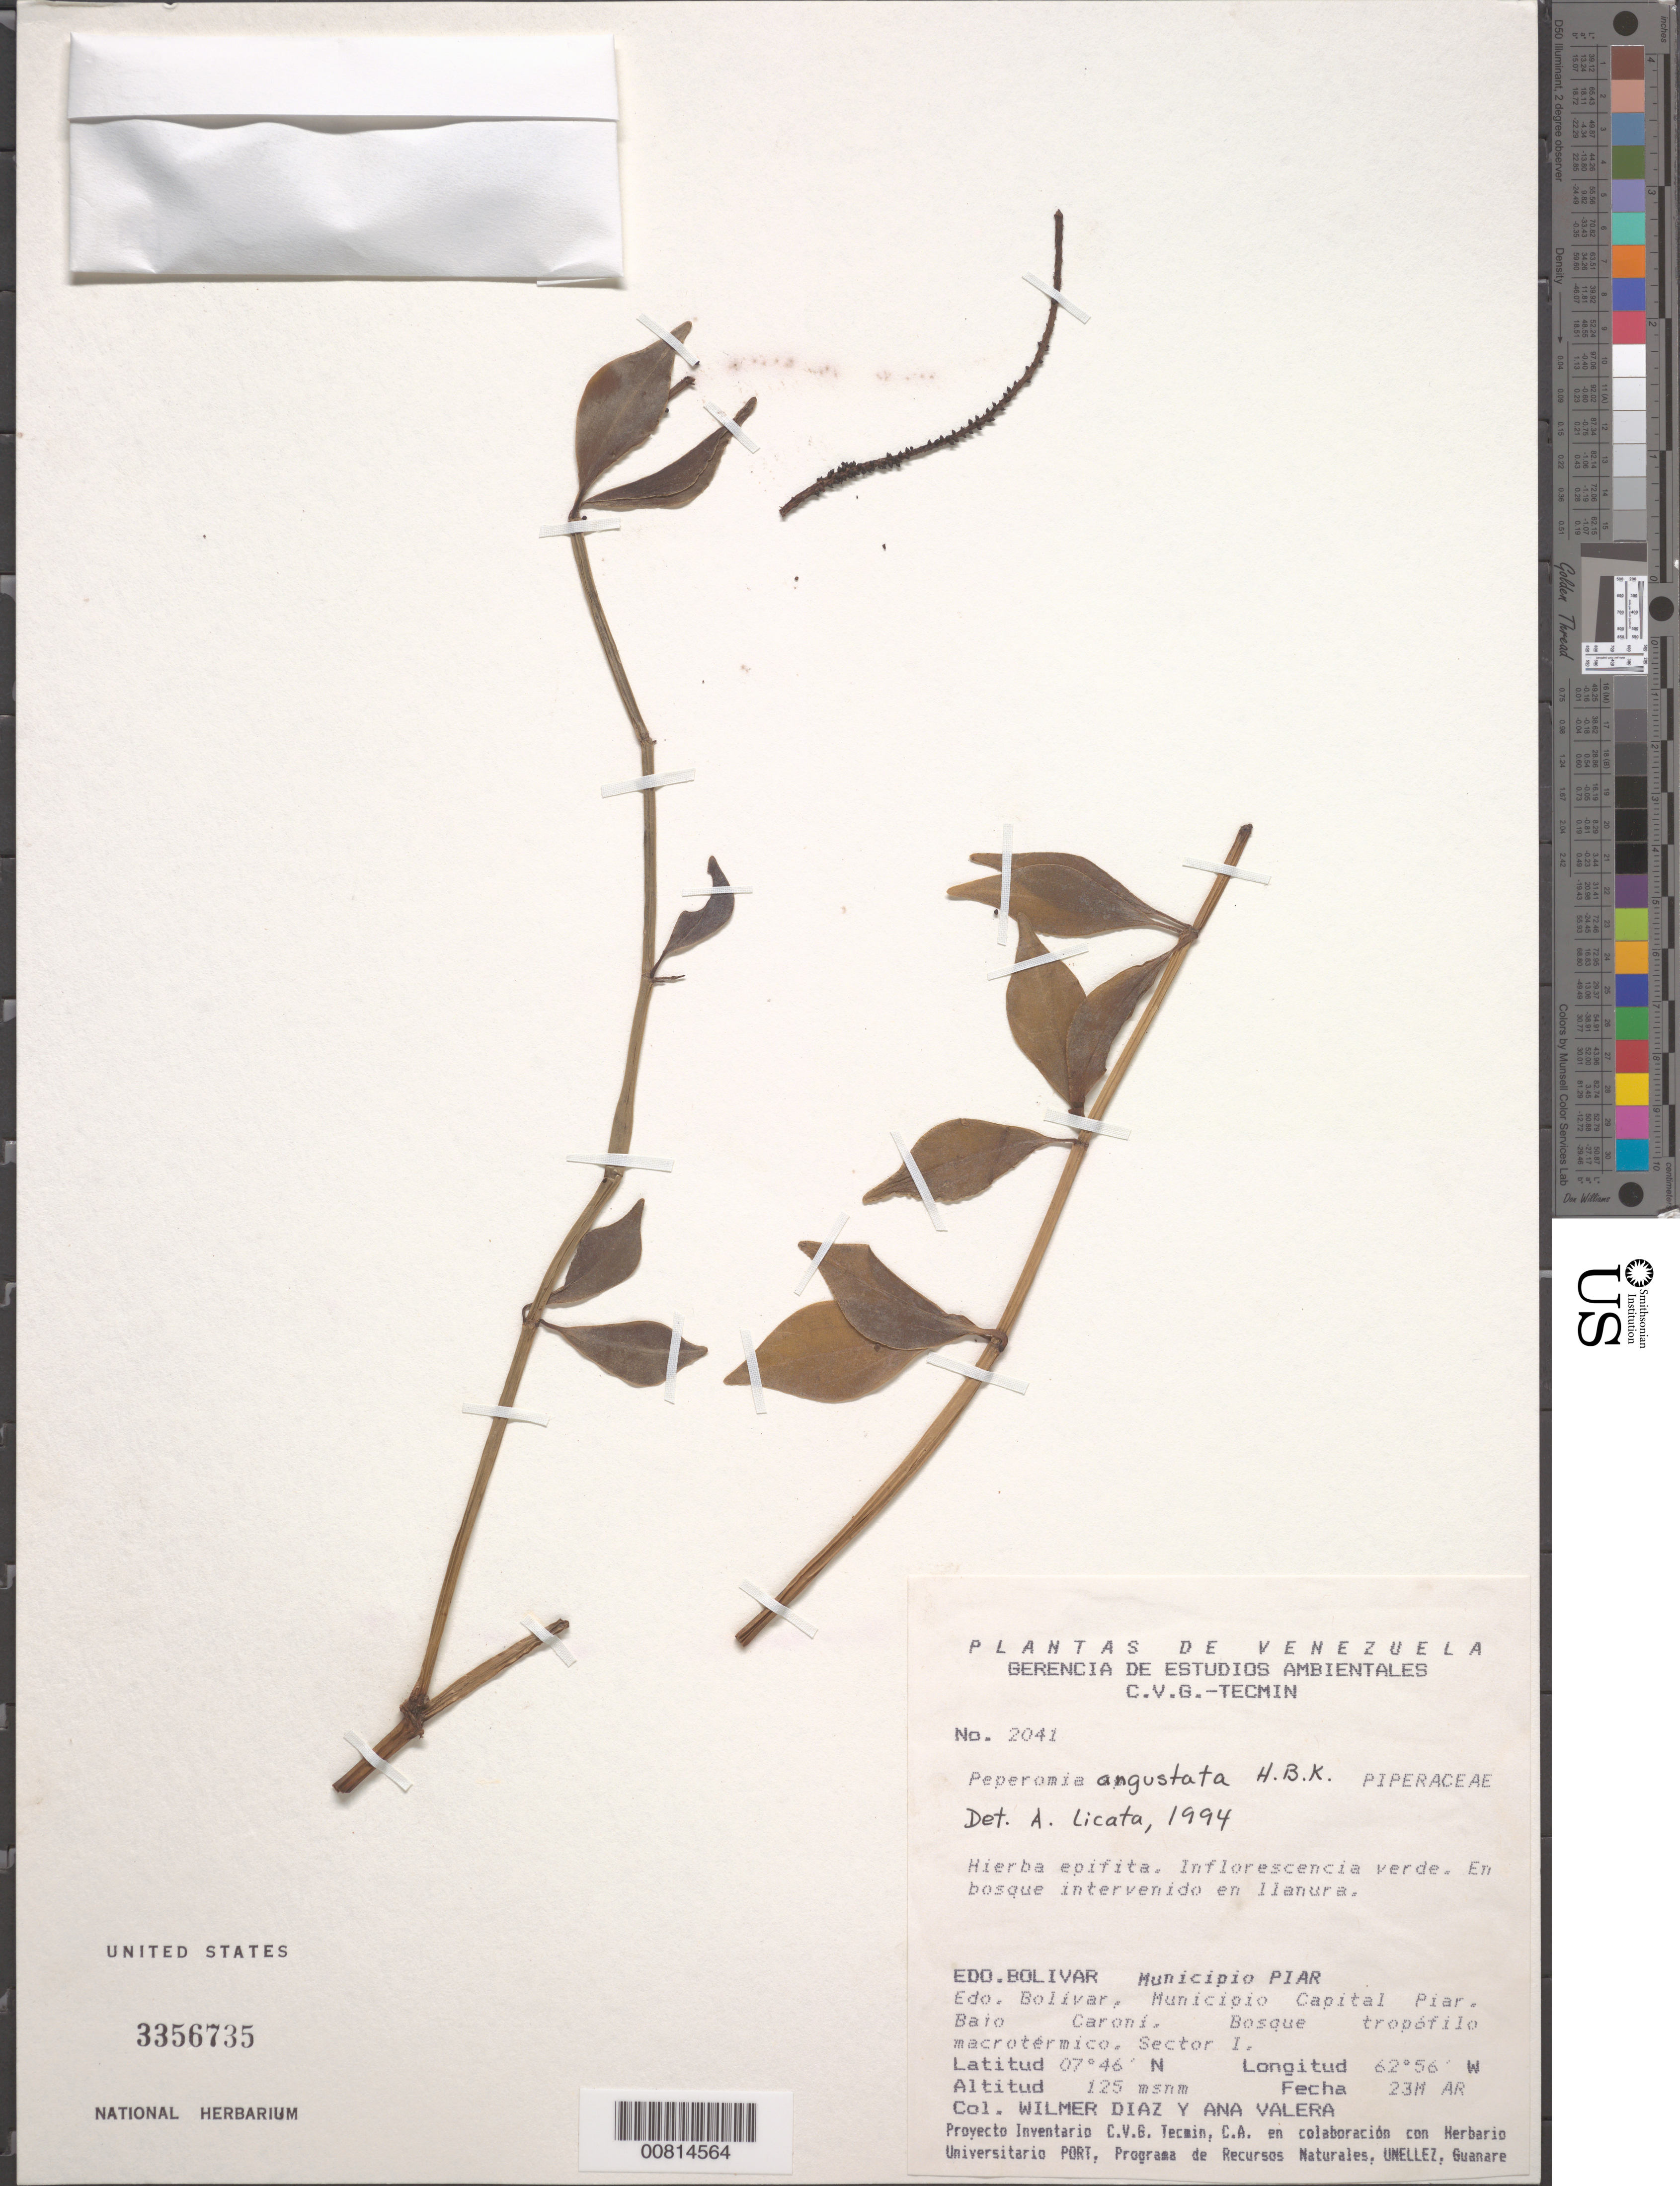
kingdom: Plantae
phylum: Tracheophyta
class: Magnoliopsida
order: Piperales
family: Piperaceae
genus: Peperomia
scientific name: Peperomia angustata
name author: Kunth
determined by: Licata, A., (PORT), Univ. Nac. Exp. de los Llanos Ezequiel Zamora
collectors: W. Díaz P. & A. Valera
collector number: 2041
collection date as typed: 23-Mar-94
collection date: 1994-03-23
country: Venezuela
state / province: Bolívar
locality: Mun. Piar, Mun. Capital Piar, Bajo Caroní, Sector I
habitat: Bosque tropofilo macrotermico; en bosque intervenido en llanura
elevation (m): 125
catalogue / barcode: US 3356735